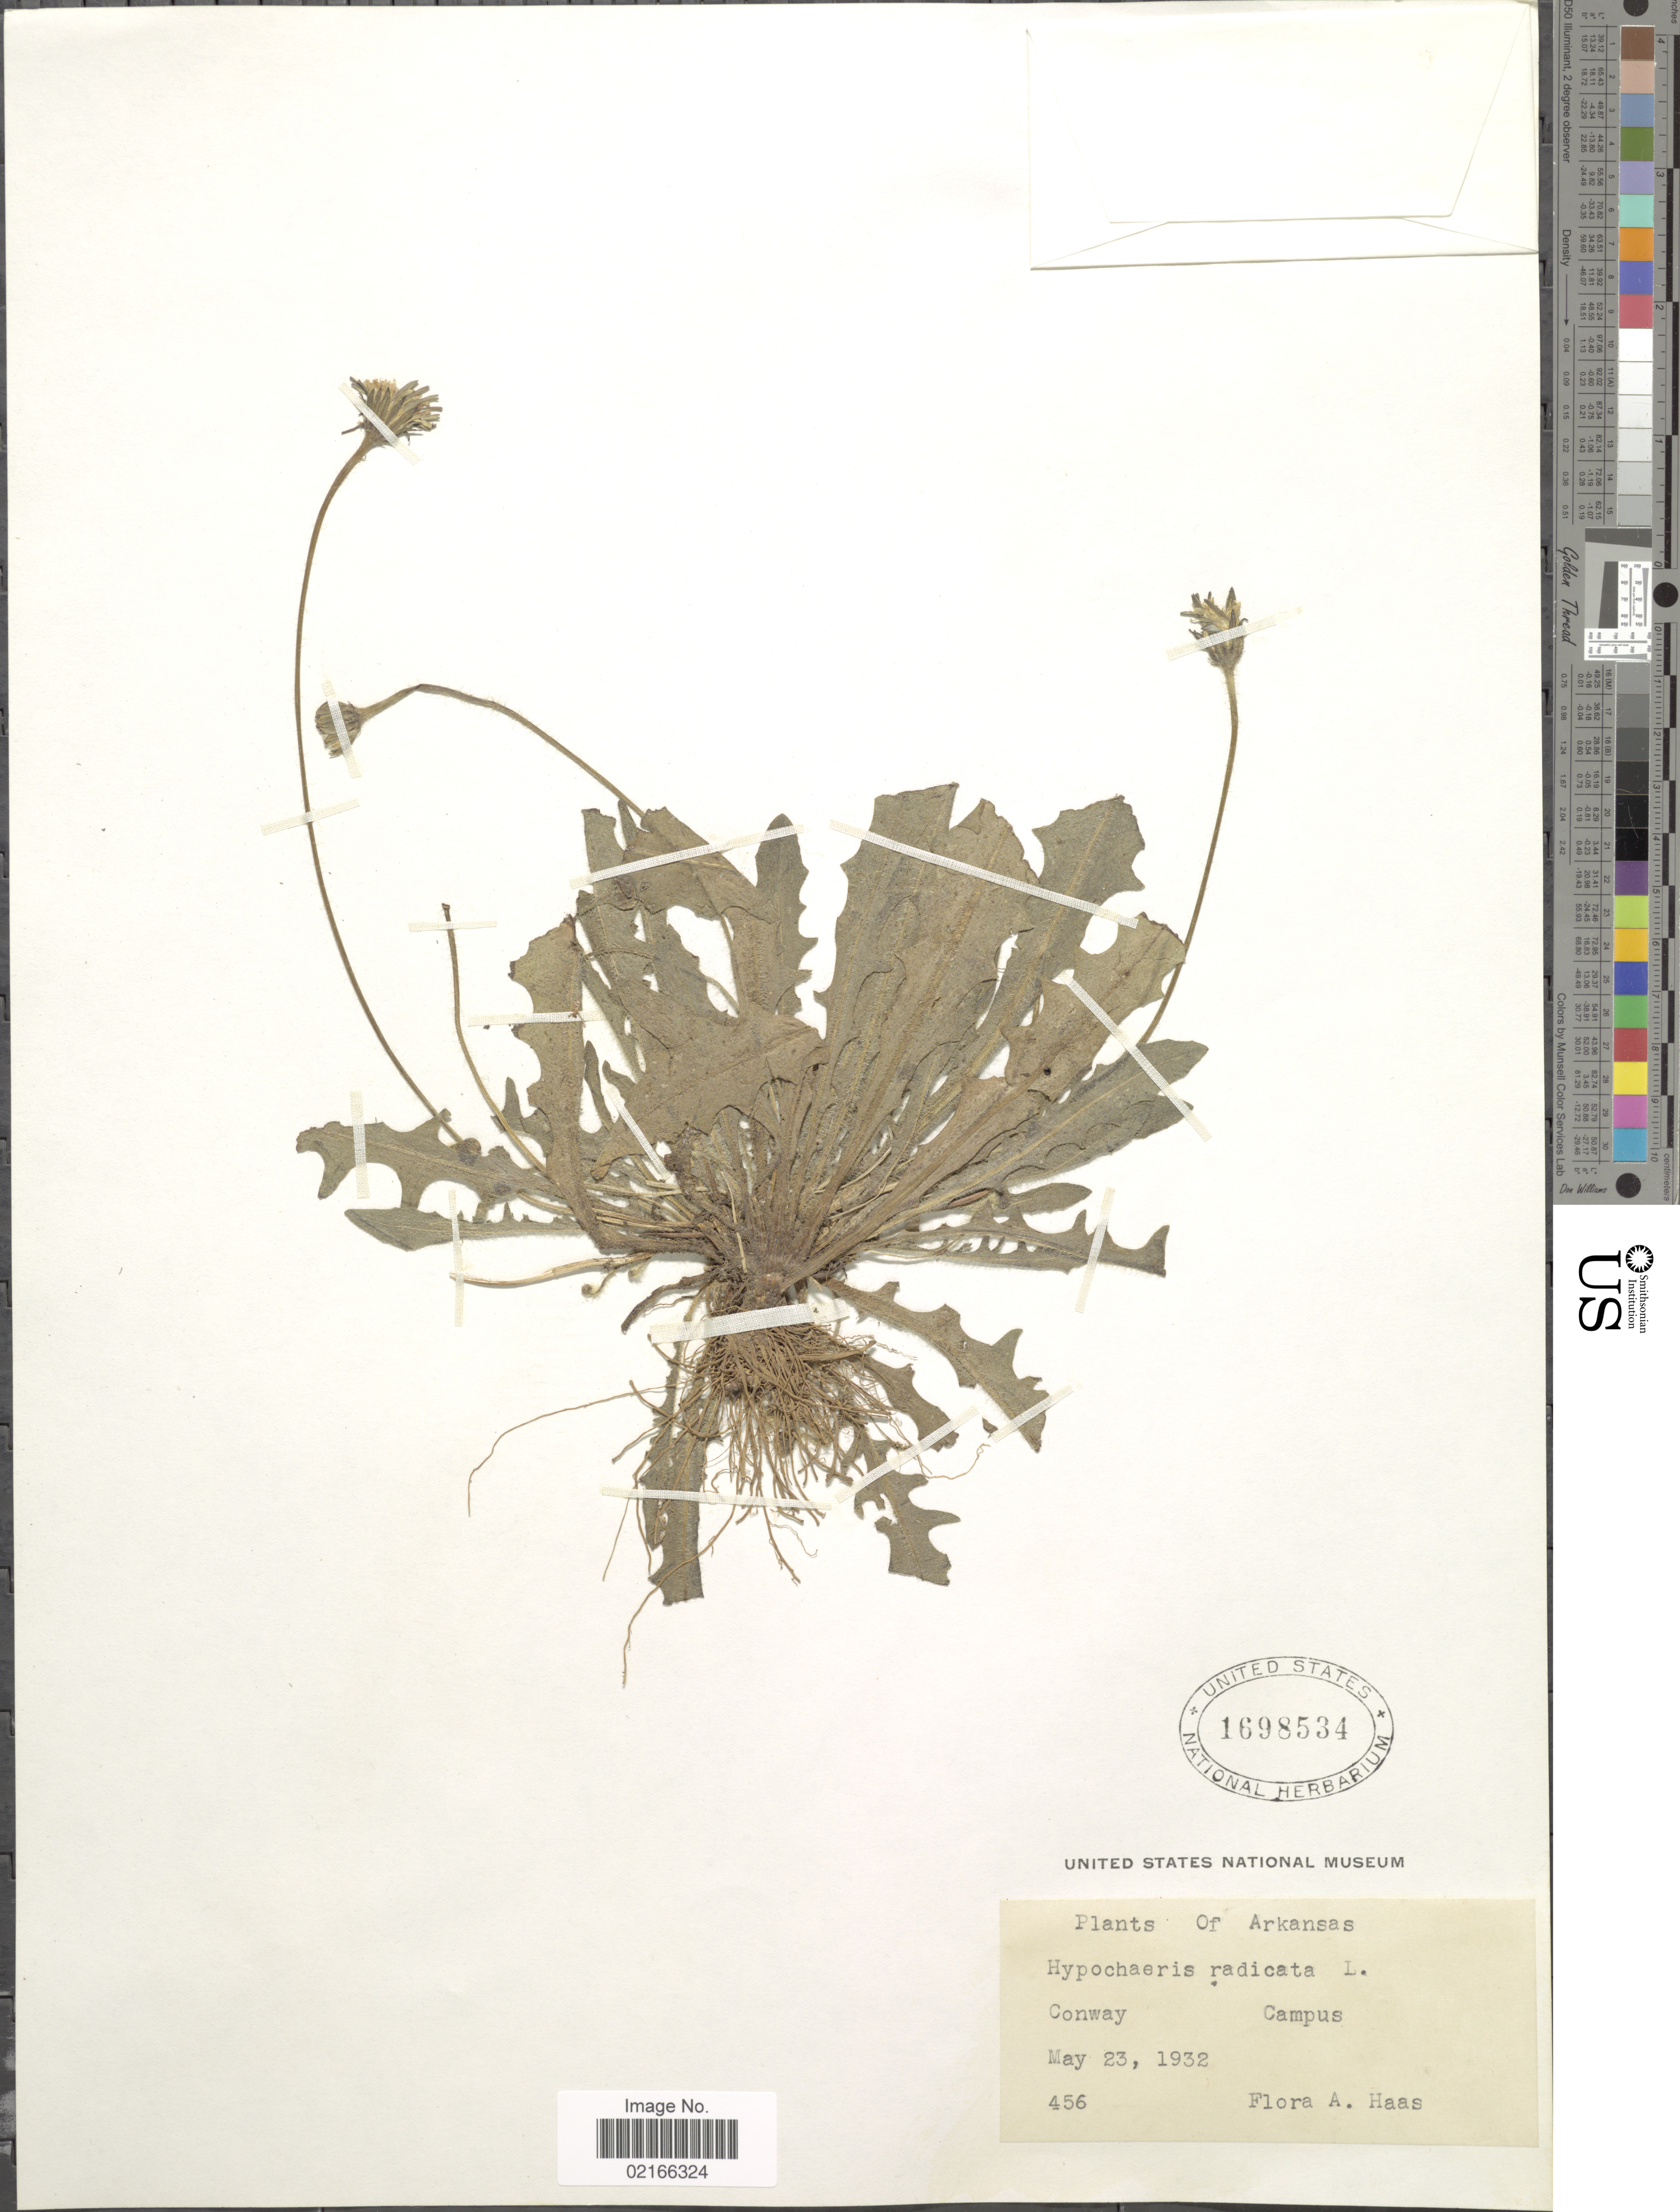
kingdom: Plantae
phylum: Tracheophyta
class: Magnoliopsida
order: Asterales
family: Asteraceae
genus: Hypochaeris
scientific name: Hypochaeris radicata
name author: L.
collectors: A. J. Haas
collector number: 456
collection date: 1932-05-23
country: United States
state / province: Arkansas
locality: Conway Campus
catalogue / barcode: US 1698534